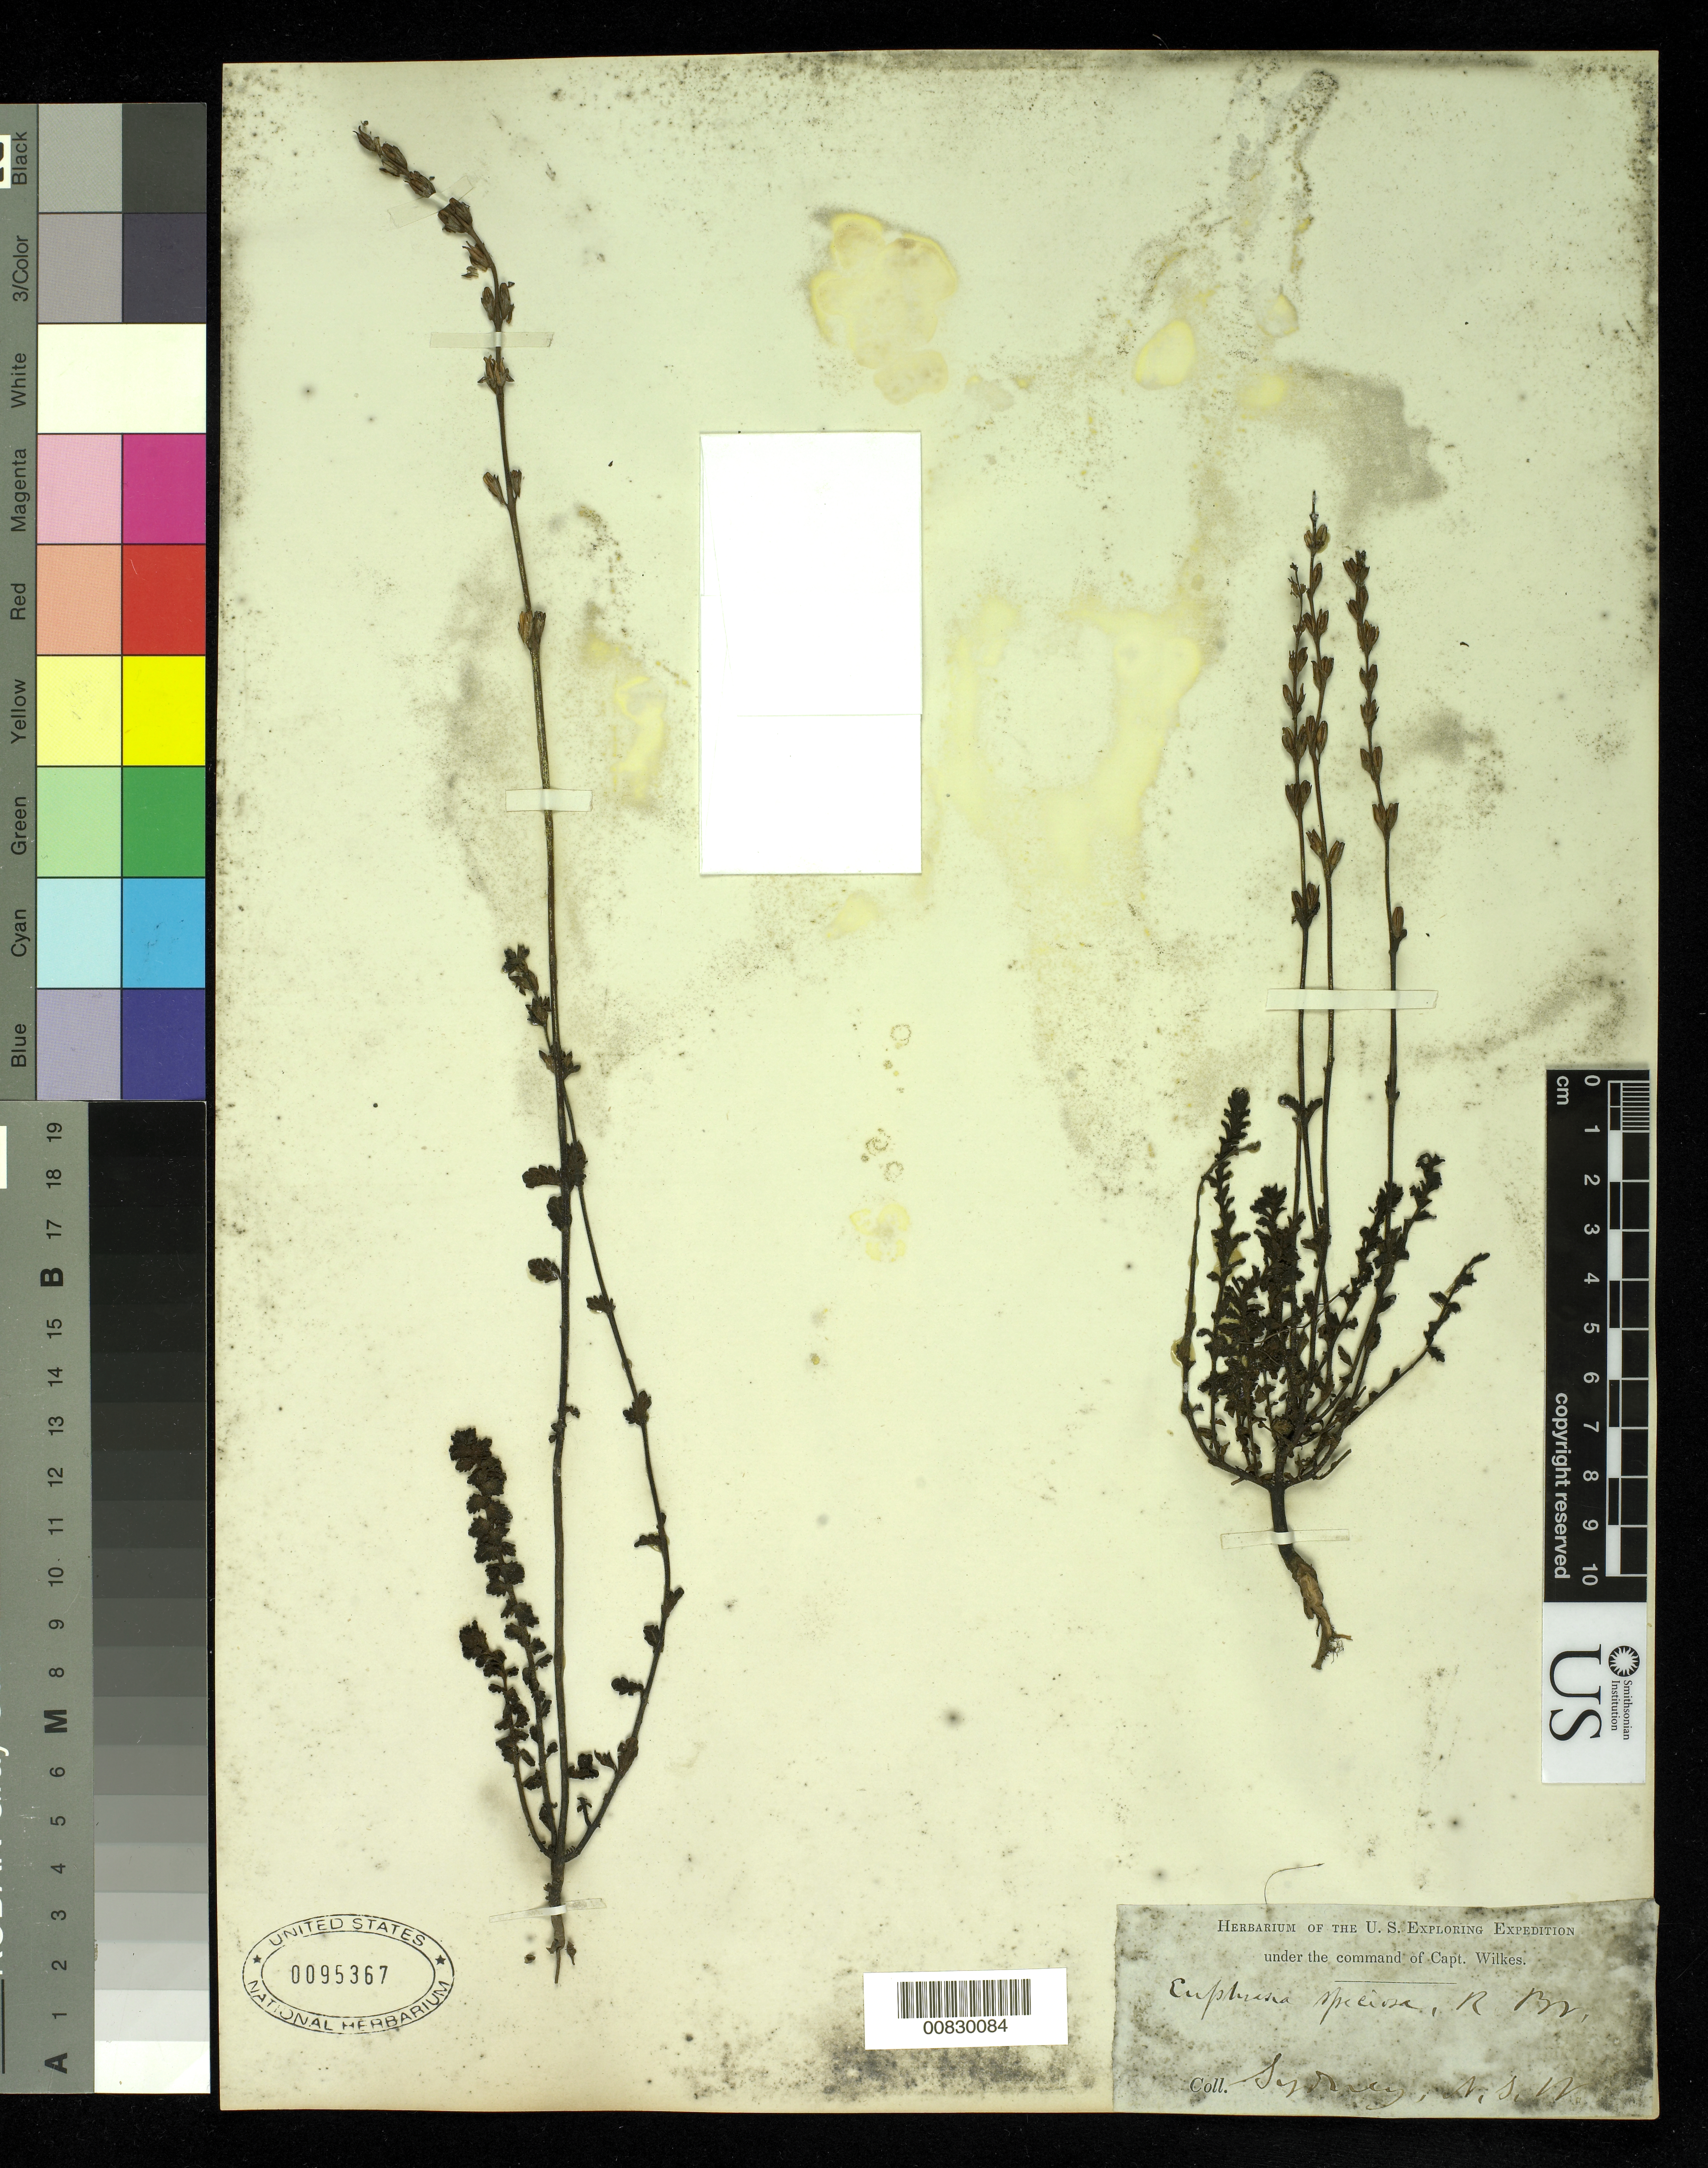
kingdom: Plantae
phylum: Tracheophyta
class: Magnoliopsida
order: Lamiales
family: Orobanchaceae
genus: Euphrasia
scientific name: Euphrasia speciosa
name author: R. Br.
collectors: Wilkes Explor. Exped.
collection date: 1838/1842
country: Australia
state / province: New South Wales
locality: Sydney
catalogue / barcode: US 95367